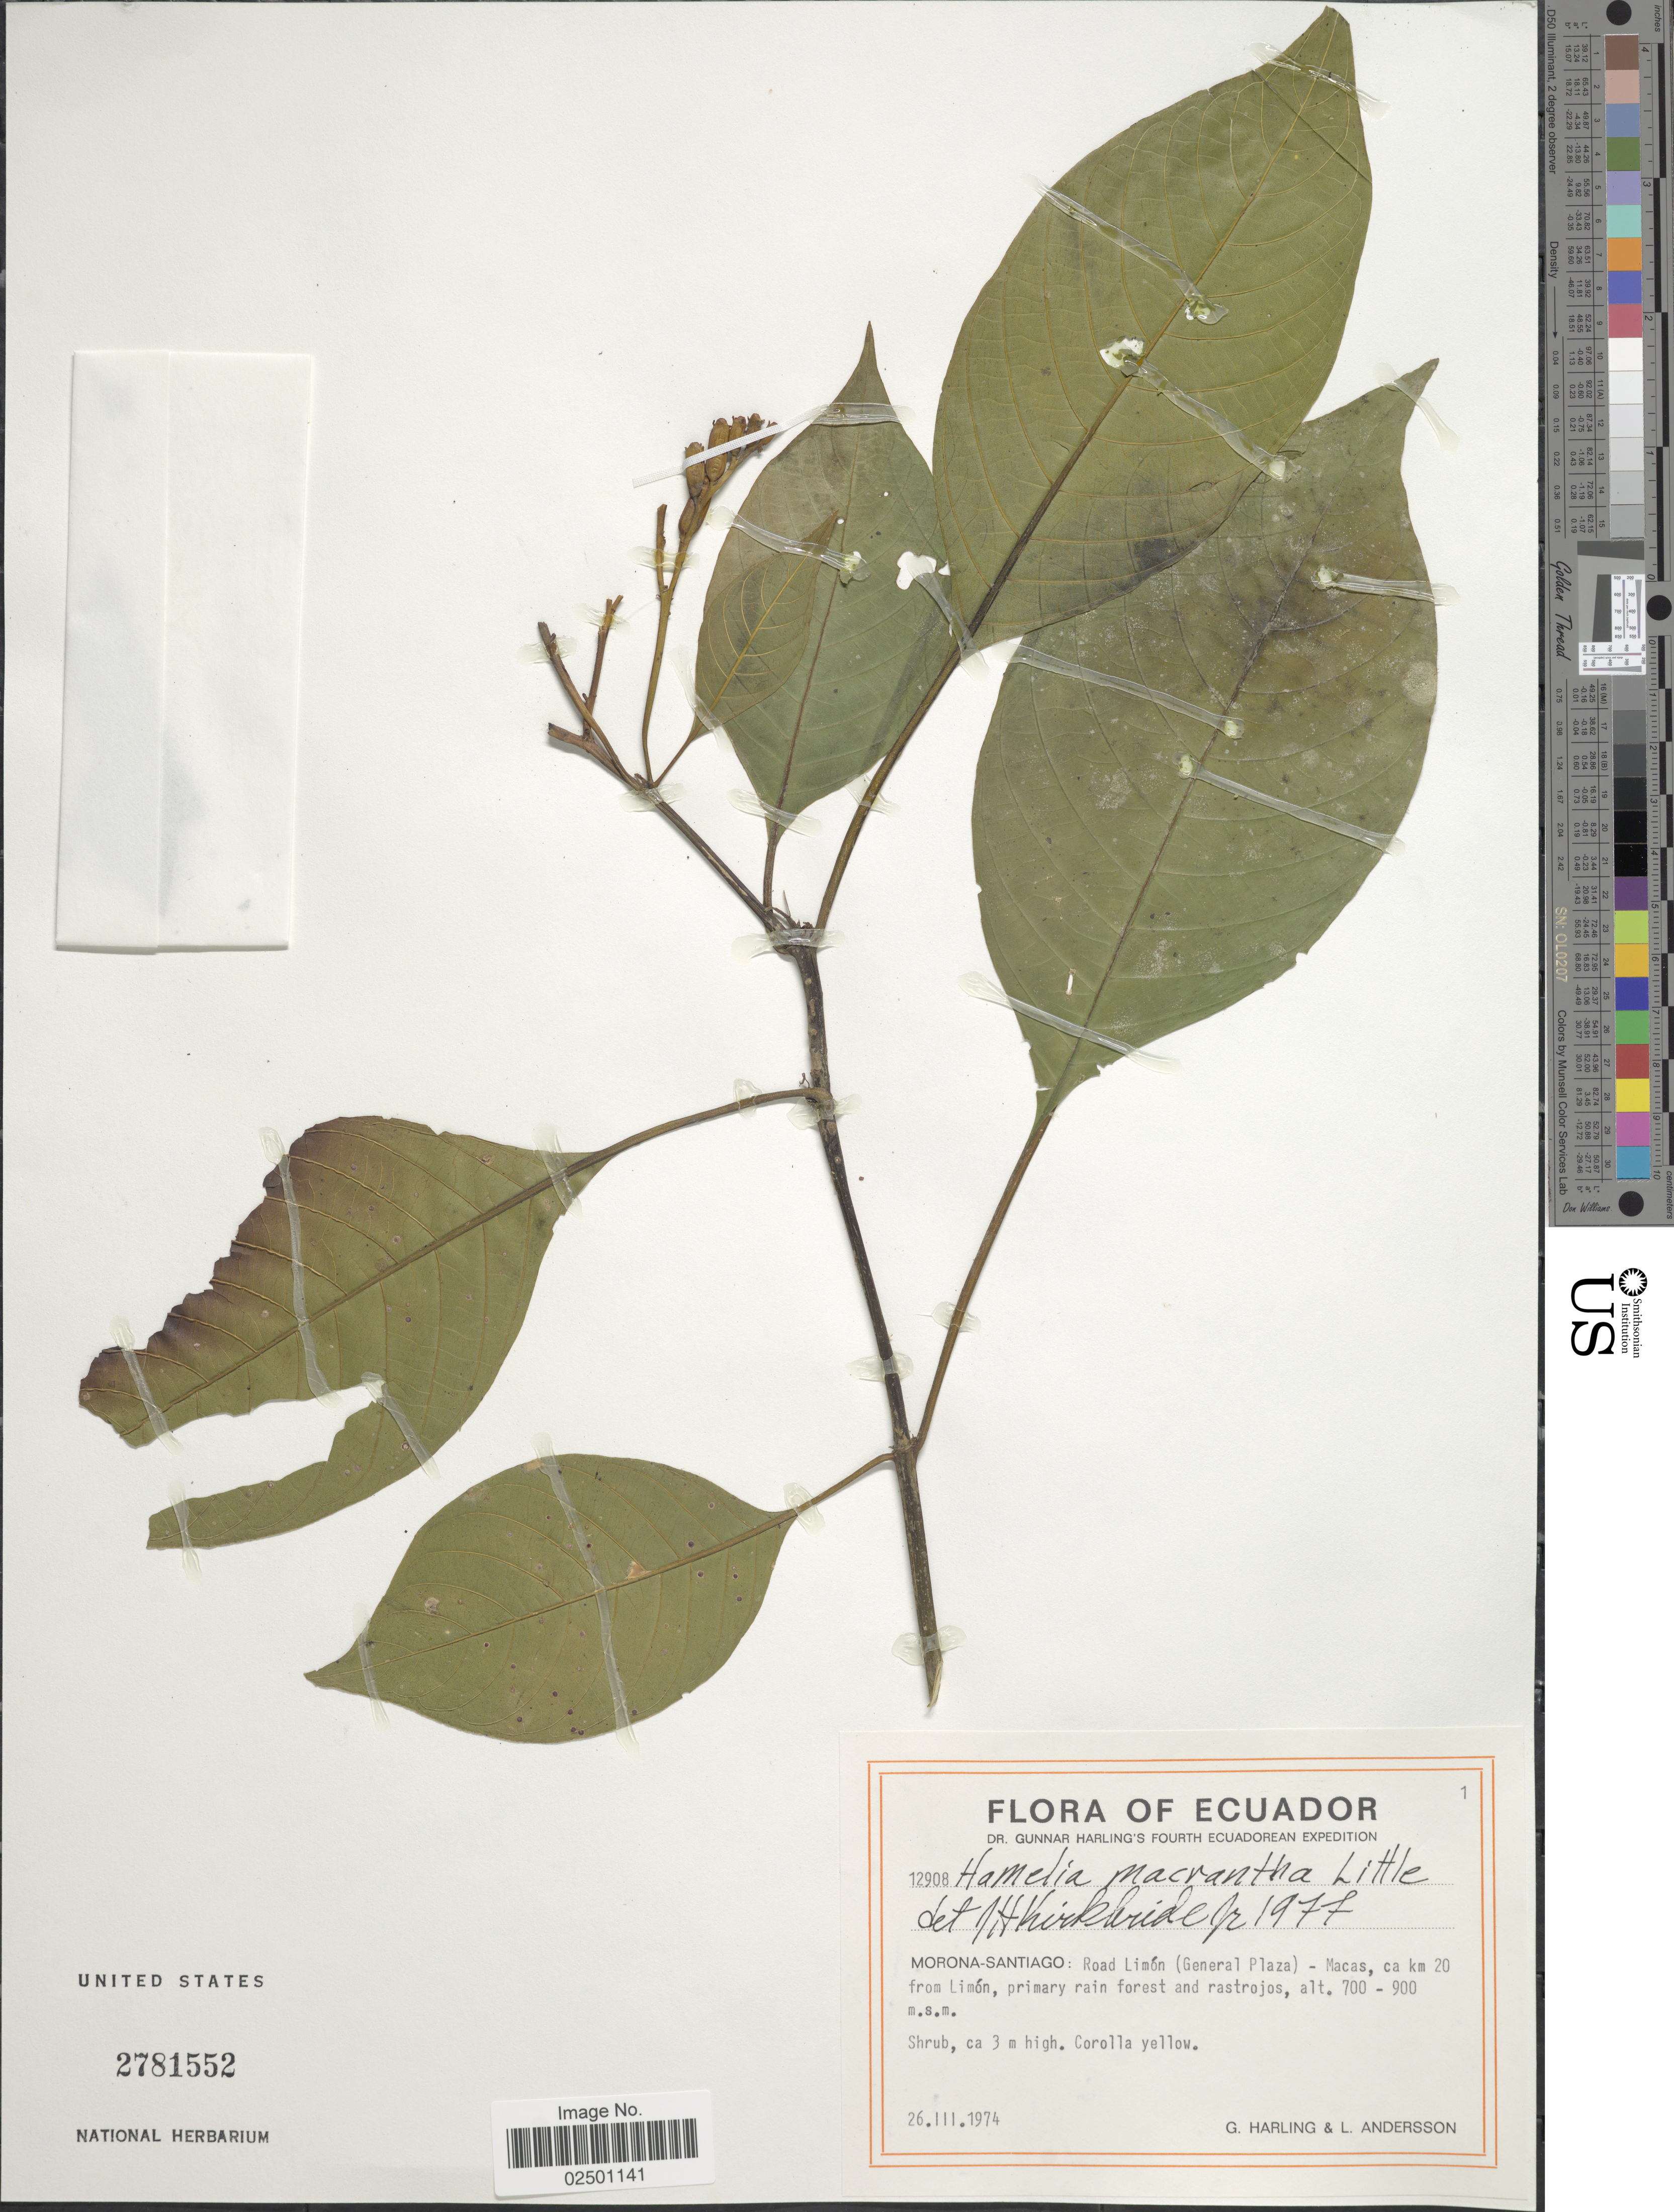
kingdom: Plantae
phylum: Tracheophyta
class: Magnoliopsida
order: Gentianales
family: Rubiaceae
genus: Hamelia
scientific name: Hamelia macrantha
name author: Little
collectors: G. Harling & L. Andersson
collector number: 12908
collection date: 1974-03-26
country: Ecuador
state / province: Morona-Santiago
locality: Morona-Santiago: Road Limon (General Plaza) - Macas, ca km 20 from Limon, primary rain forest and rastrojos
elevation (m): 700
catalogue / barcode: US 2781552